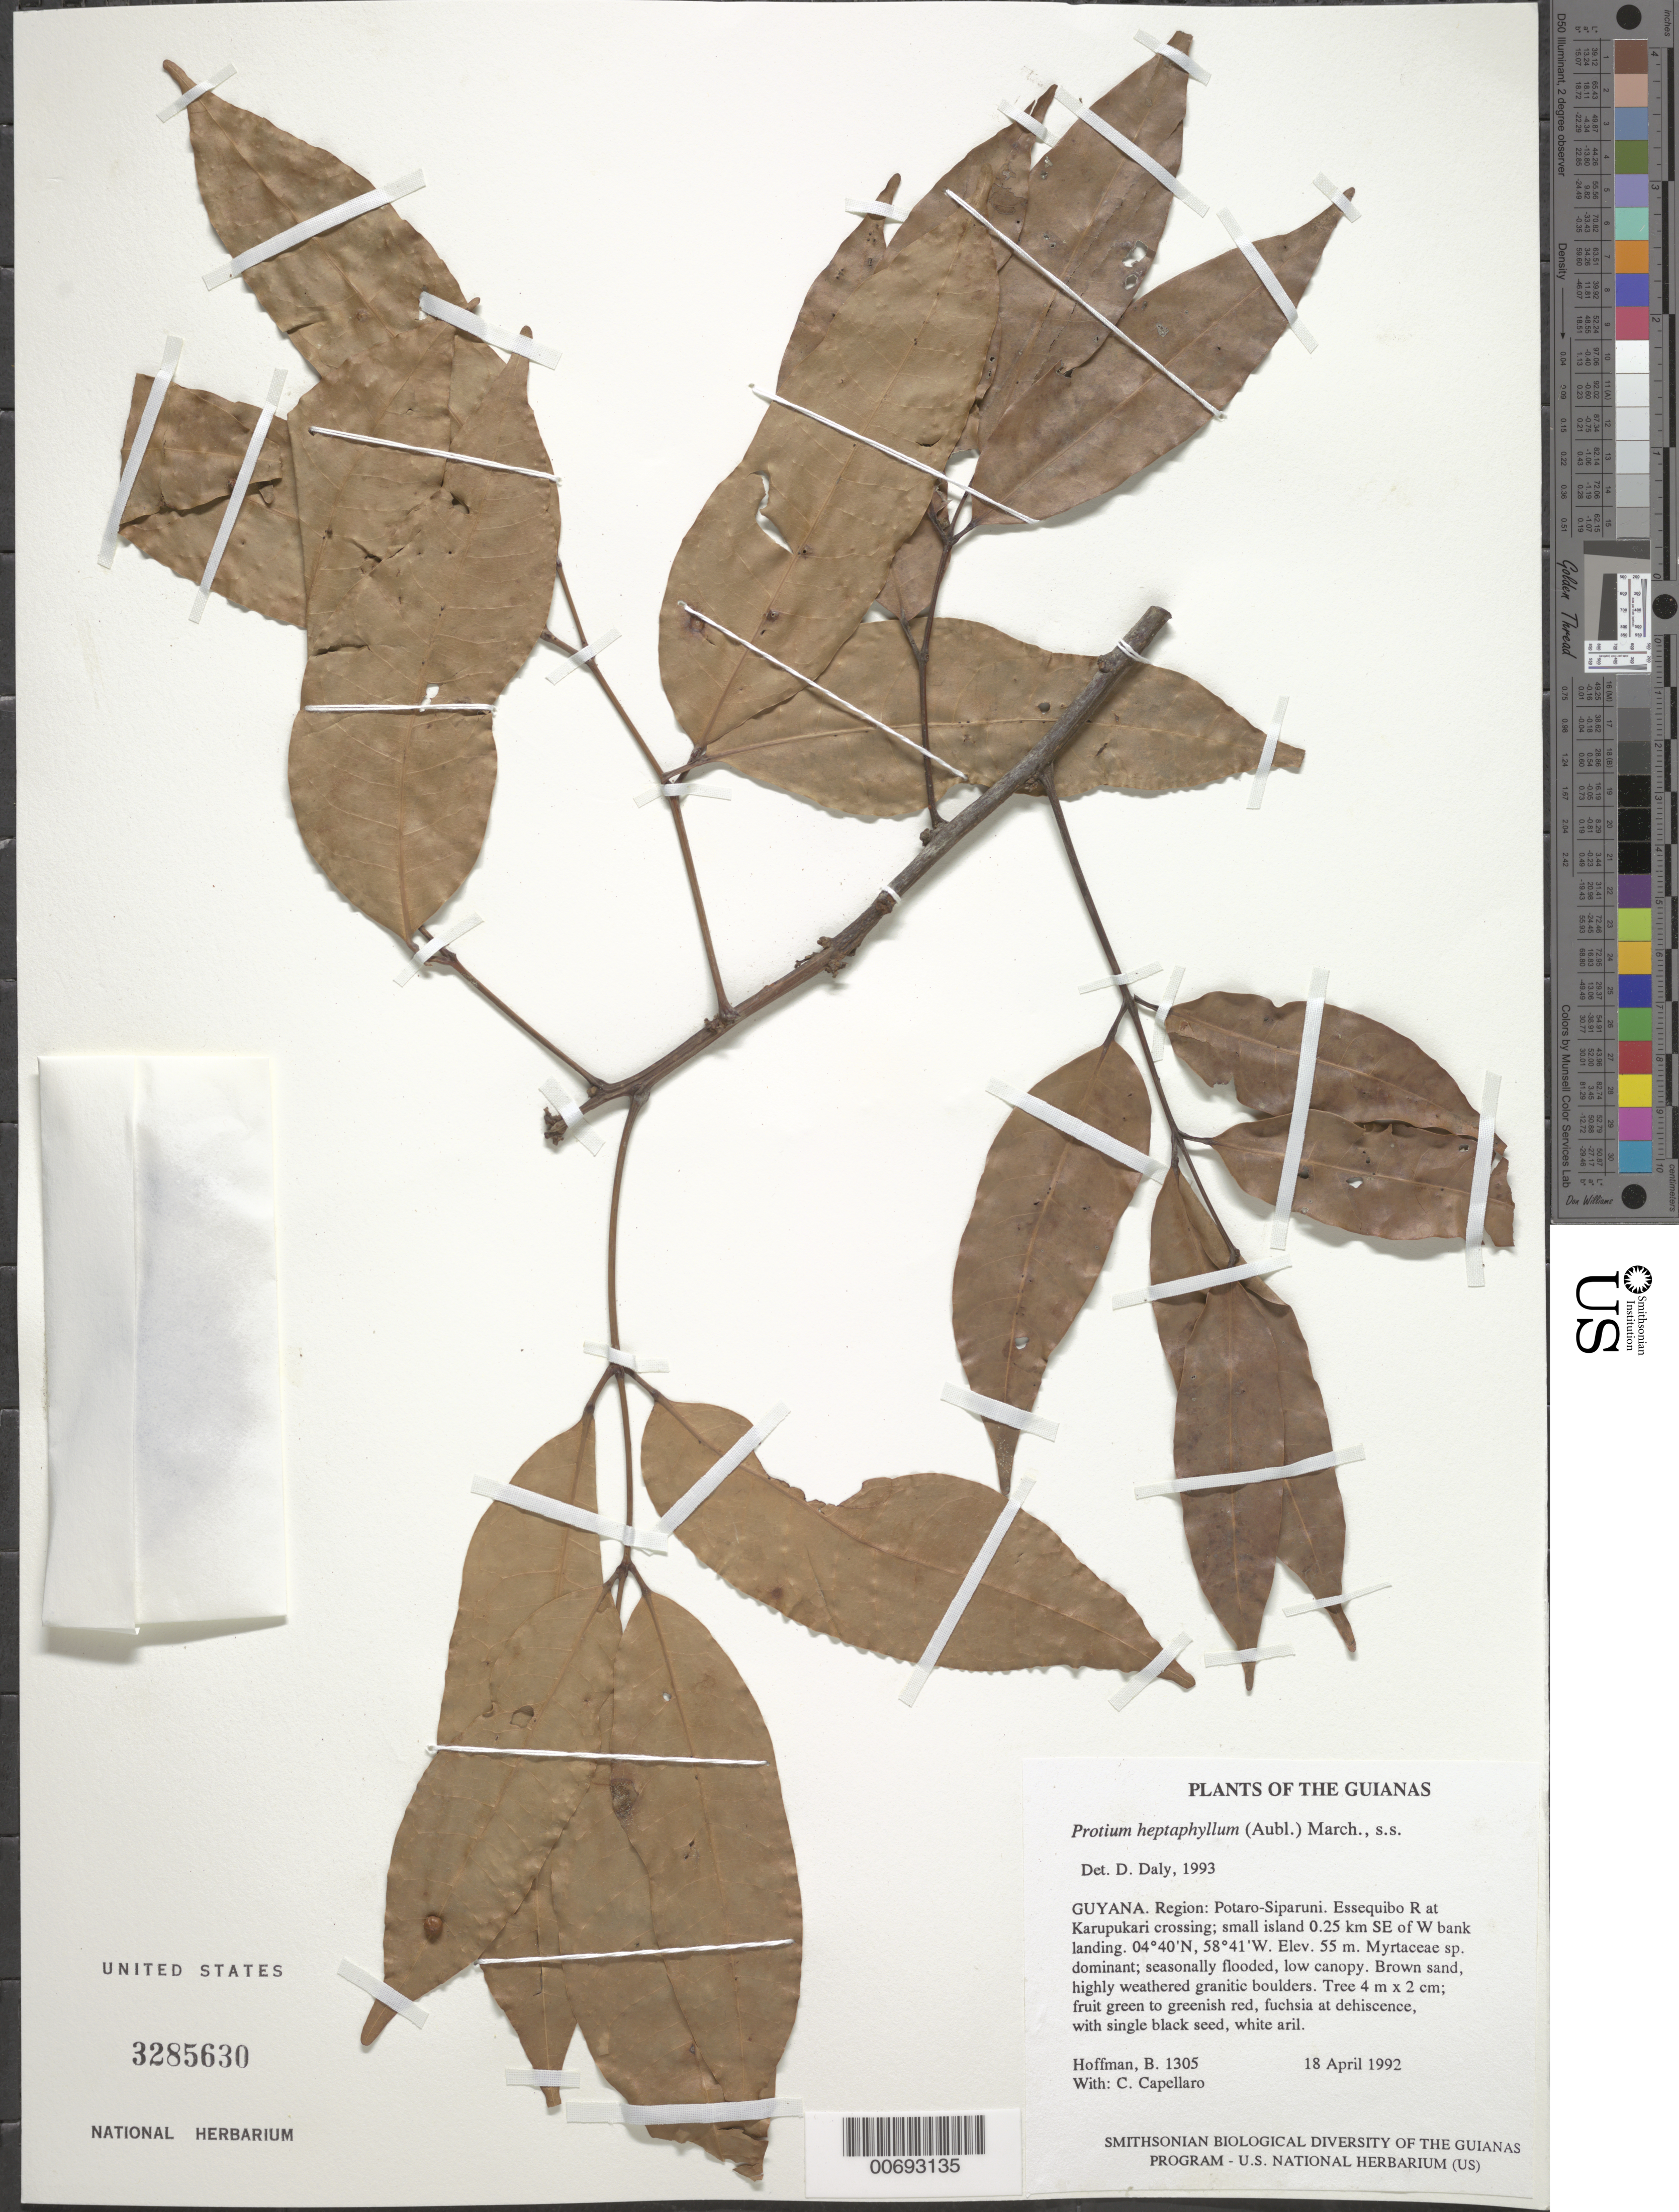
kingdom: Plantae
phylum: Tracheophyta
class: Magnoliopsida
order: Sapindales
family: Burseraceae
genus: Protium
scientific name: Protium heptaphyllum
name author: (Aubl.) Marchand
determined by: Daly, D. C.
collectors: B. Hoffman & C. Capellaro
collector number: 1305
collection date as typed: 18 April 1992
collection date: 1992-04-18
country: Guyana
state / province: Potaro-Siparuni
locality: Essequibo River at Karupukari crossing; beach on Indian House island, 1 km N. Iwokrama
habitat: Myrtaceae sp. dominant; seasonally flooded, low canopy. Brown sand, highly weathered granitic boulders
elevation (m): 55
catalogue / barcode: US 3285630